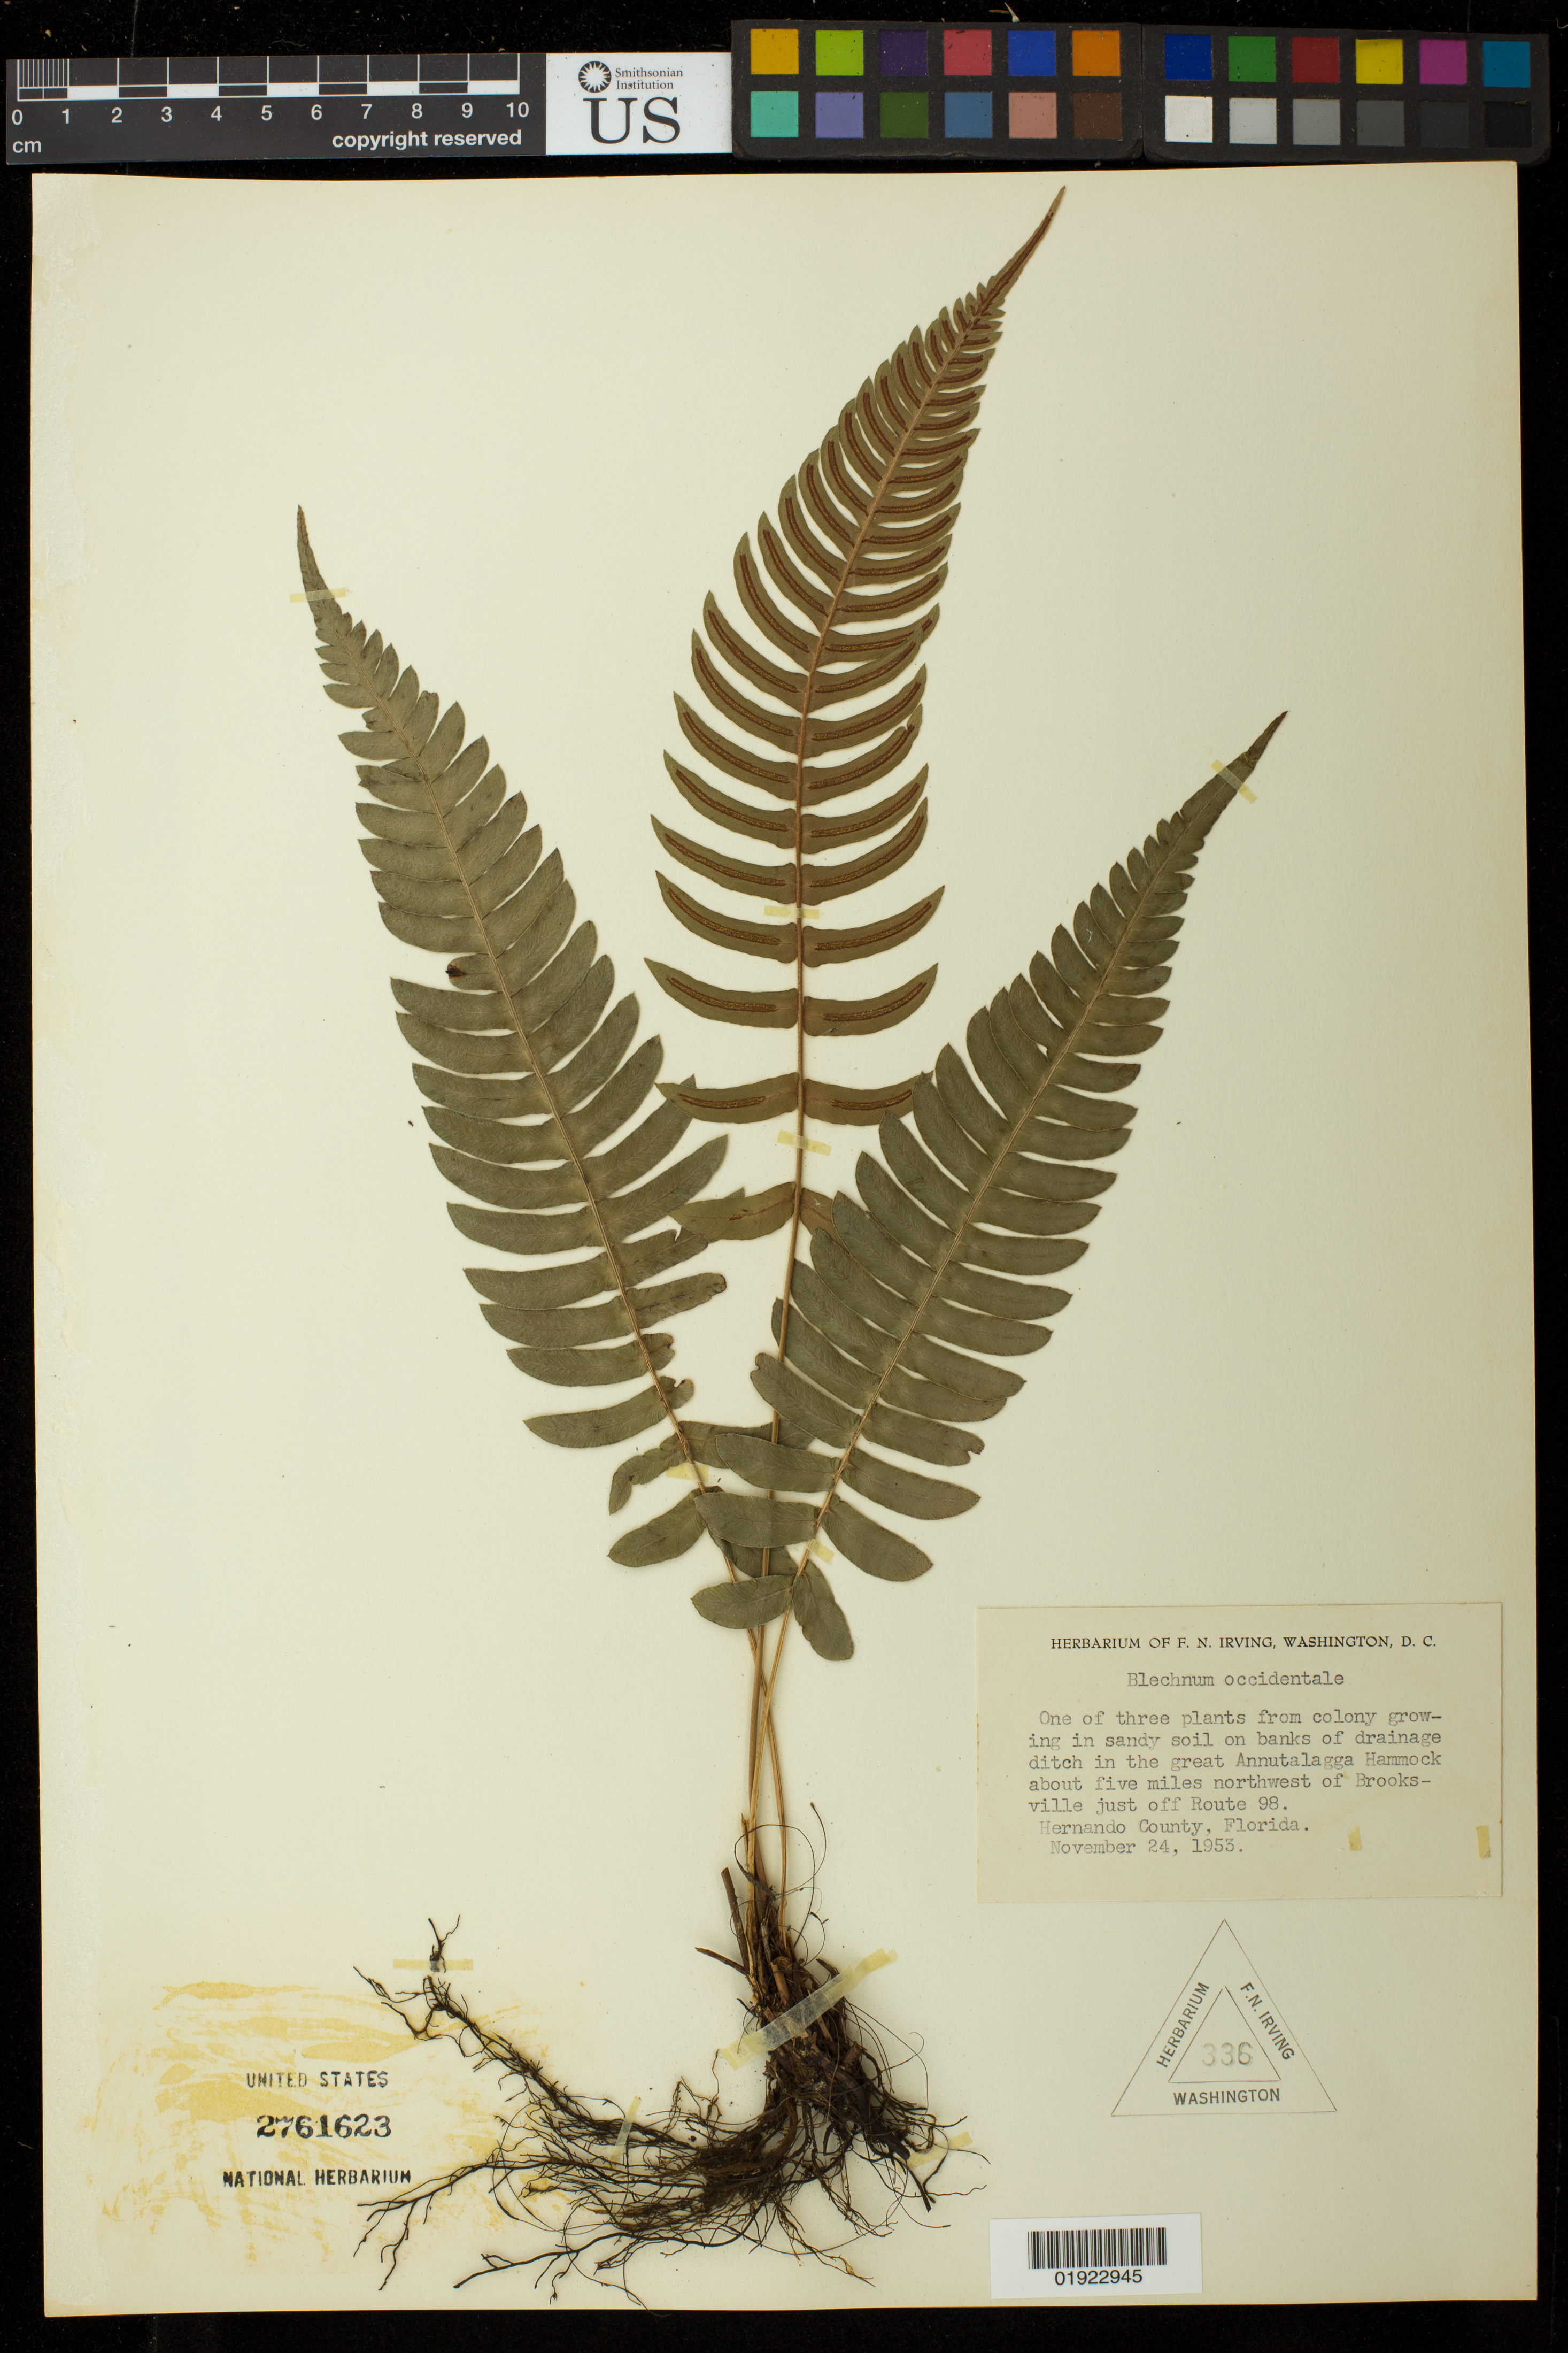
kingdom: Plantae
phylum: Tracheophyta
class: Polypodiopsida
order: Polypodiales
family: Blechnaceae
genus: Blechnum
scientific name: Blechnum glandulosum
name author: Link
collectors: F. Irving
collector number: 336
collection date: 1953-11-24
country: United States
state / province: Florida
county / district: Hernando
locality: Drainage ditch in the great Annutalagga Hammock about five miles northwest of Brooksville just off route 98.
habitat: Sandy soil on banks of drainage ditch.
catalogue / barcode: US 2761623